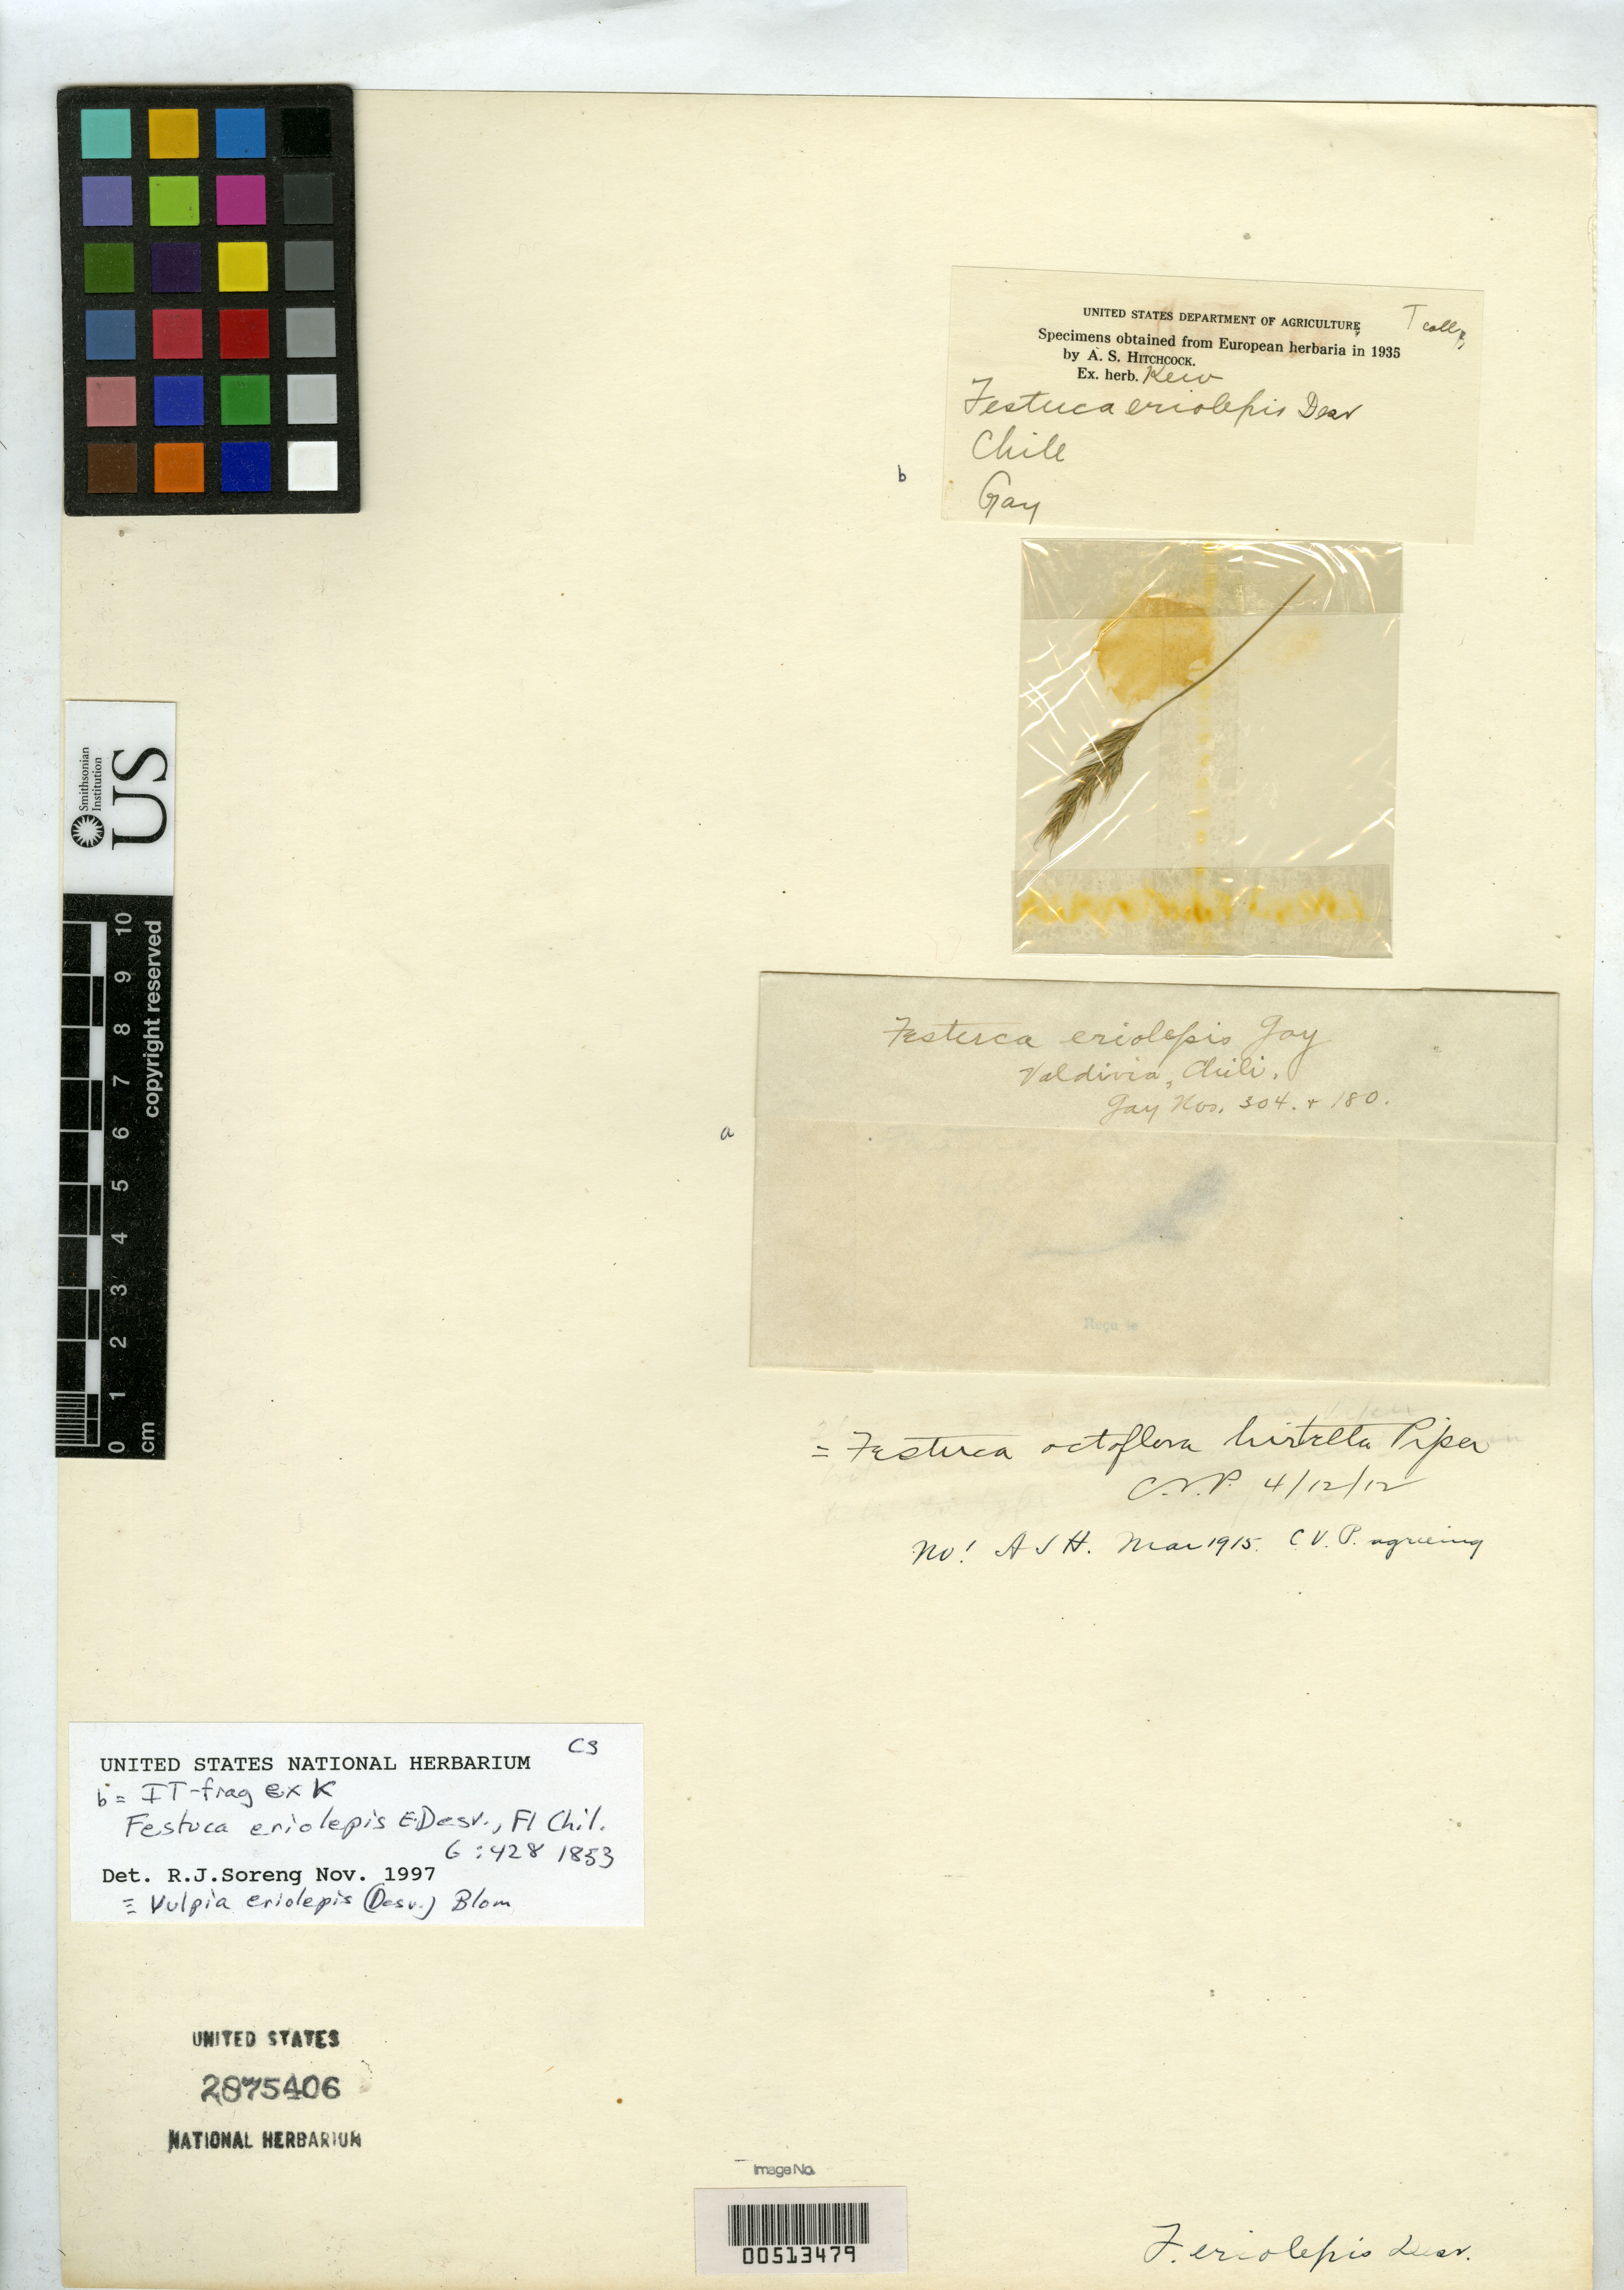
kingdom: Plantae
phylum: Tracheophyta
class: Liliopsida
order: Poales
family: Poaceae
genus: Festuca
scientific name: Festuca eriolepis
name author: É. Desv. in Gay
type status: Type Fragment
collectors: C. Gay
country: Chile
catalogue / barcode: US 2875406